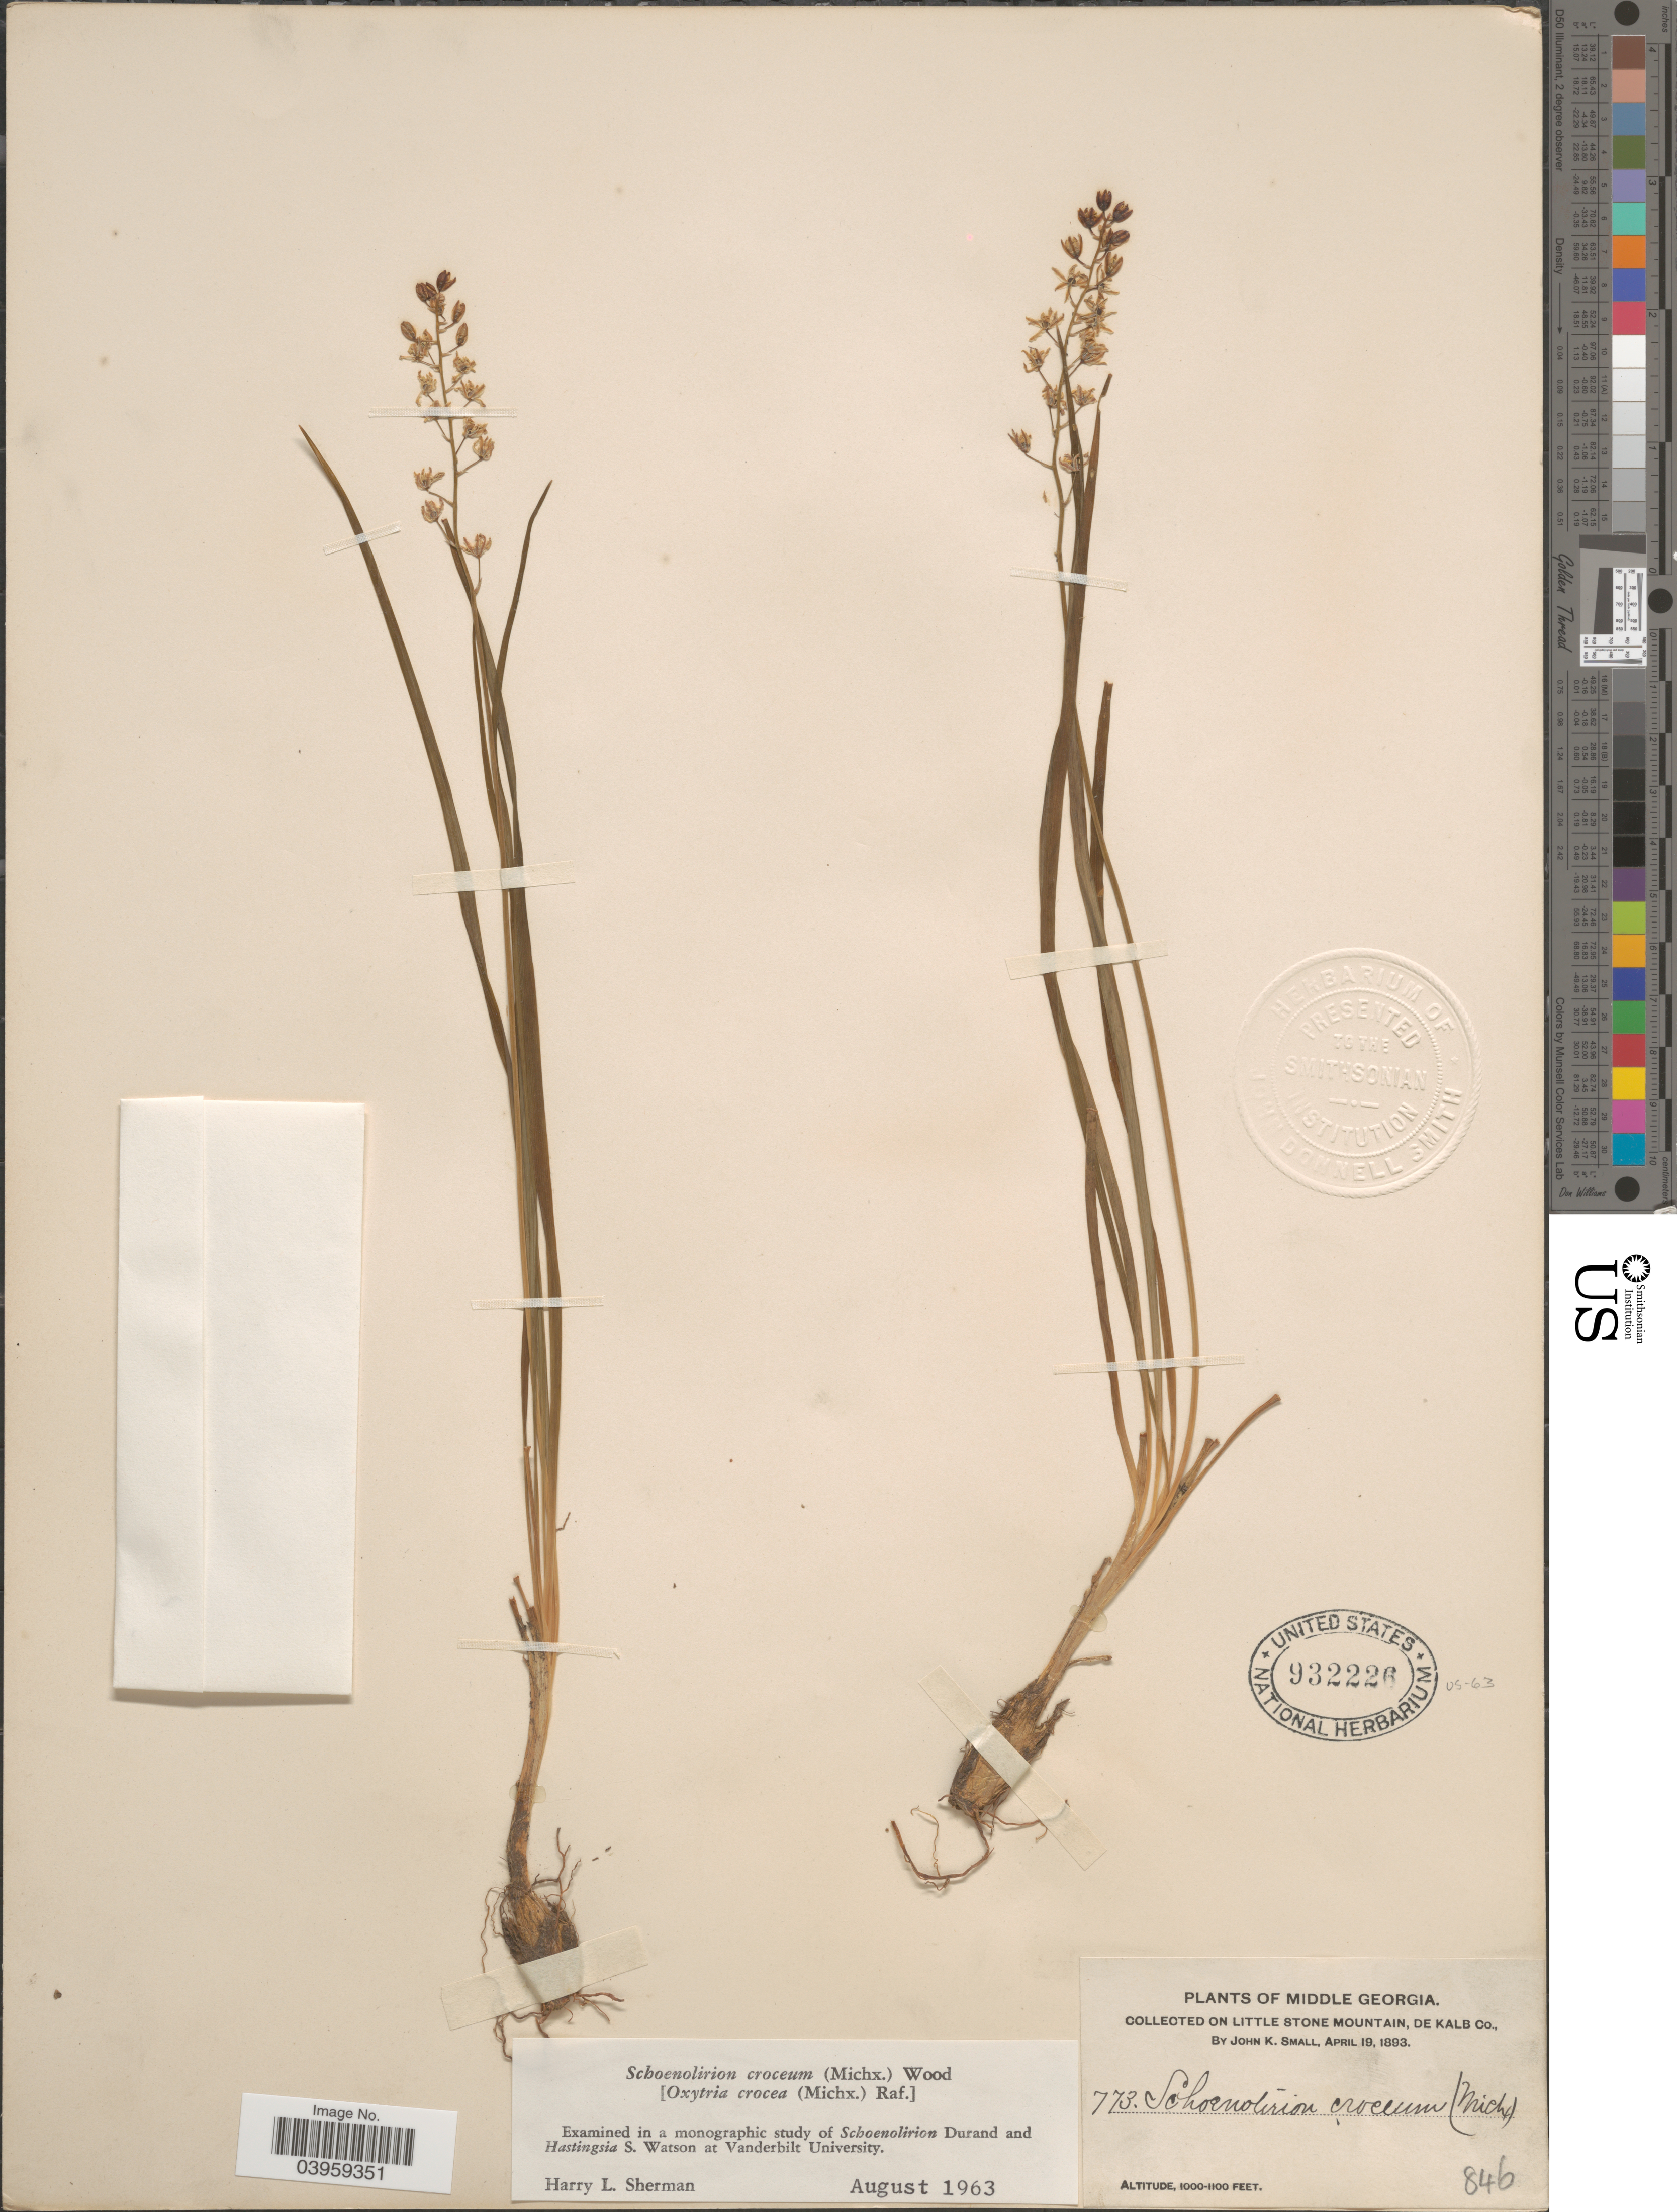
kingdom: Plantae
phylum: Tracheophyta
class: Liliopsida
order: Asparagales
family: Asparagaceae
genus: Schoenolirion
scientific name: Schoenolirion croceum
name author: (Michx.) Alph. Wood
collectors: J. K. Small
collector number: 773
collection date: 1893-04-19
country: United States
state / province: Georgia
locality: Middle Georgia. On Little Stone Mountain, De Kalb Co.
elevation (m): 305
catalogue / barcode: US 932226